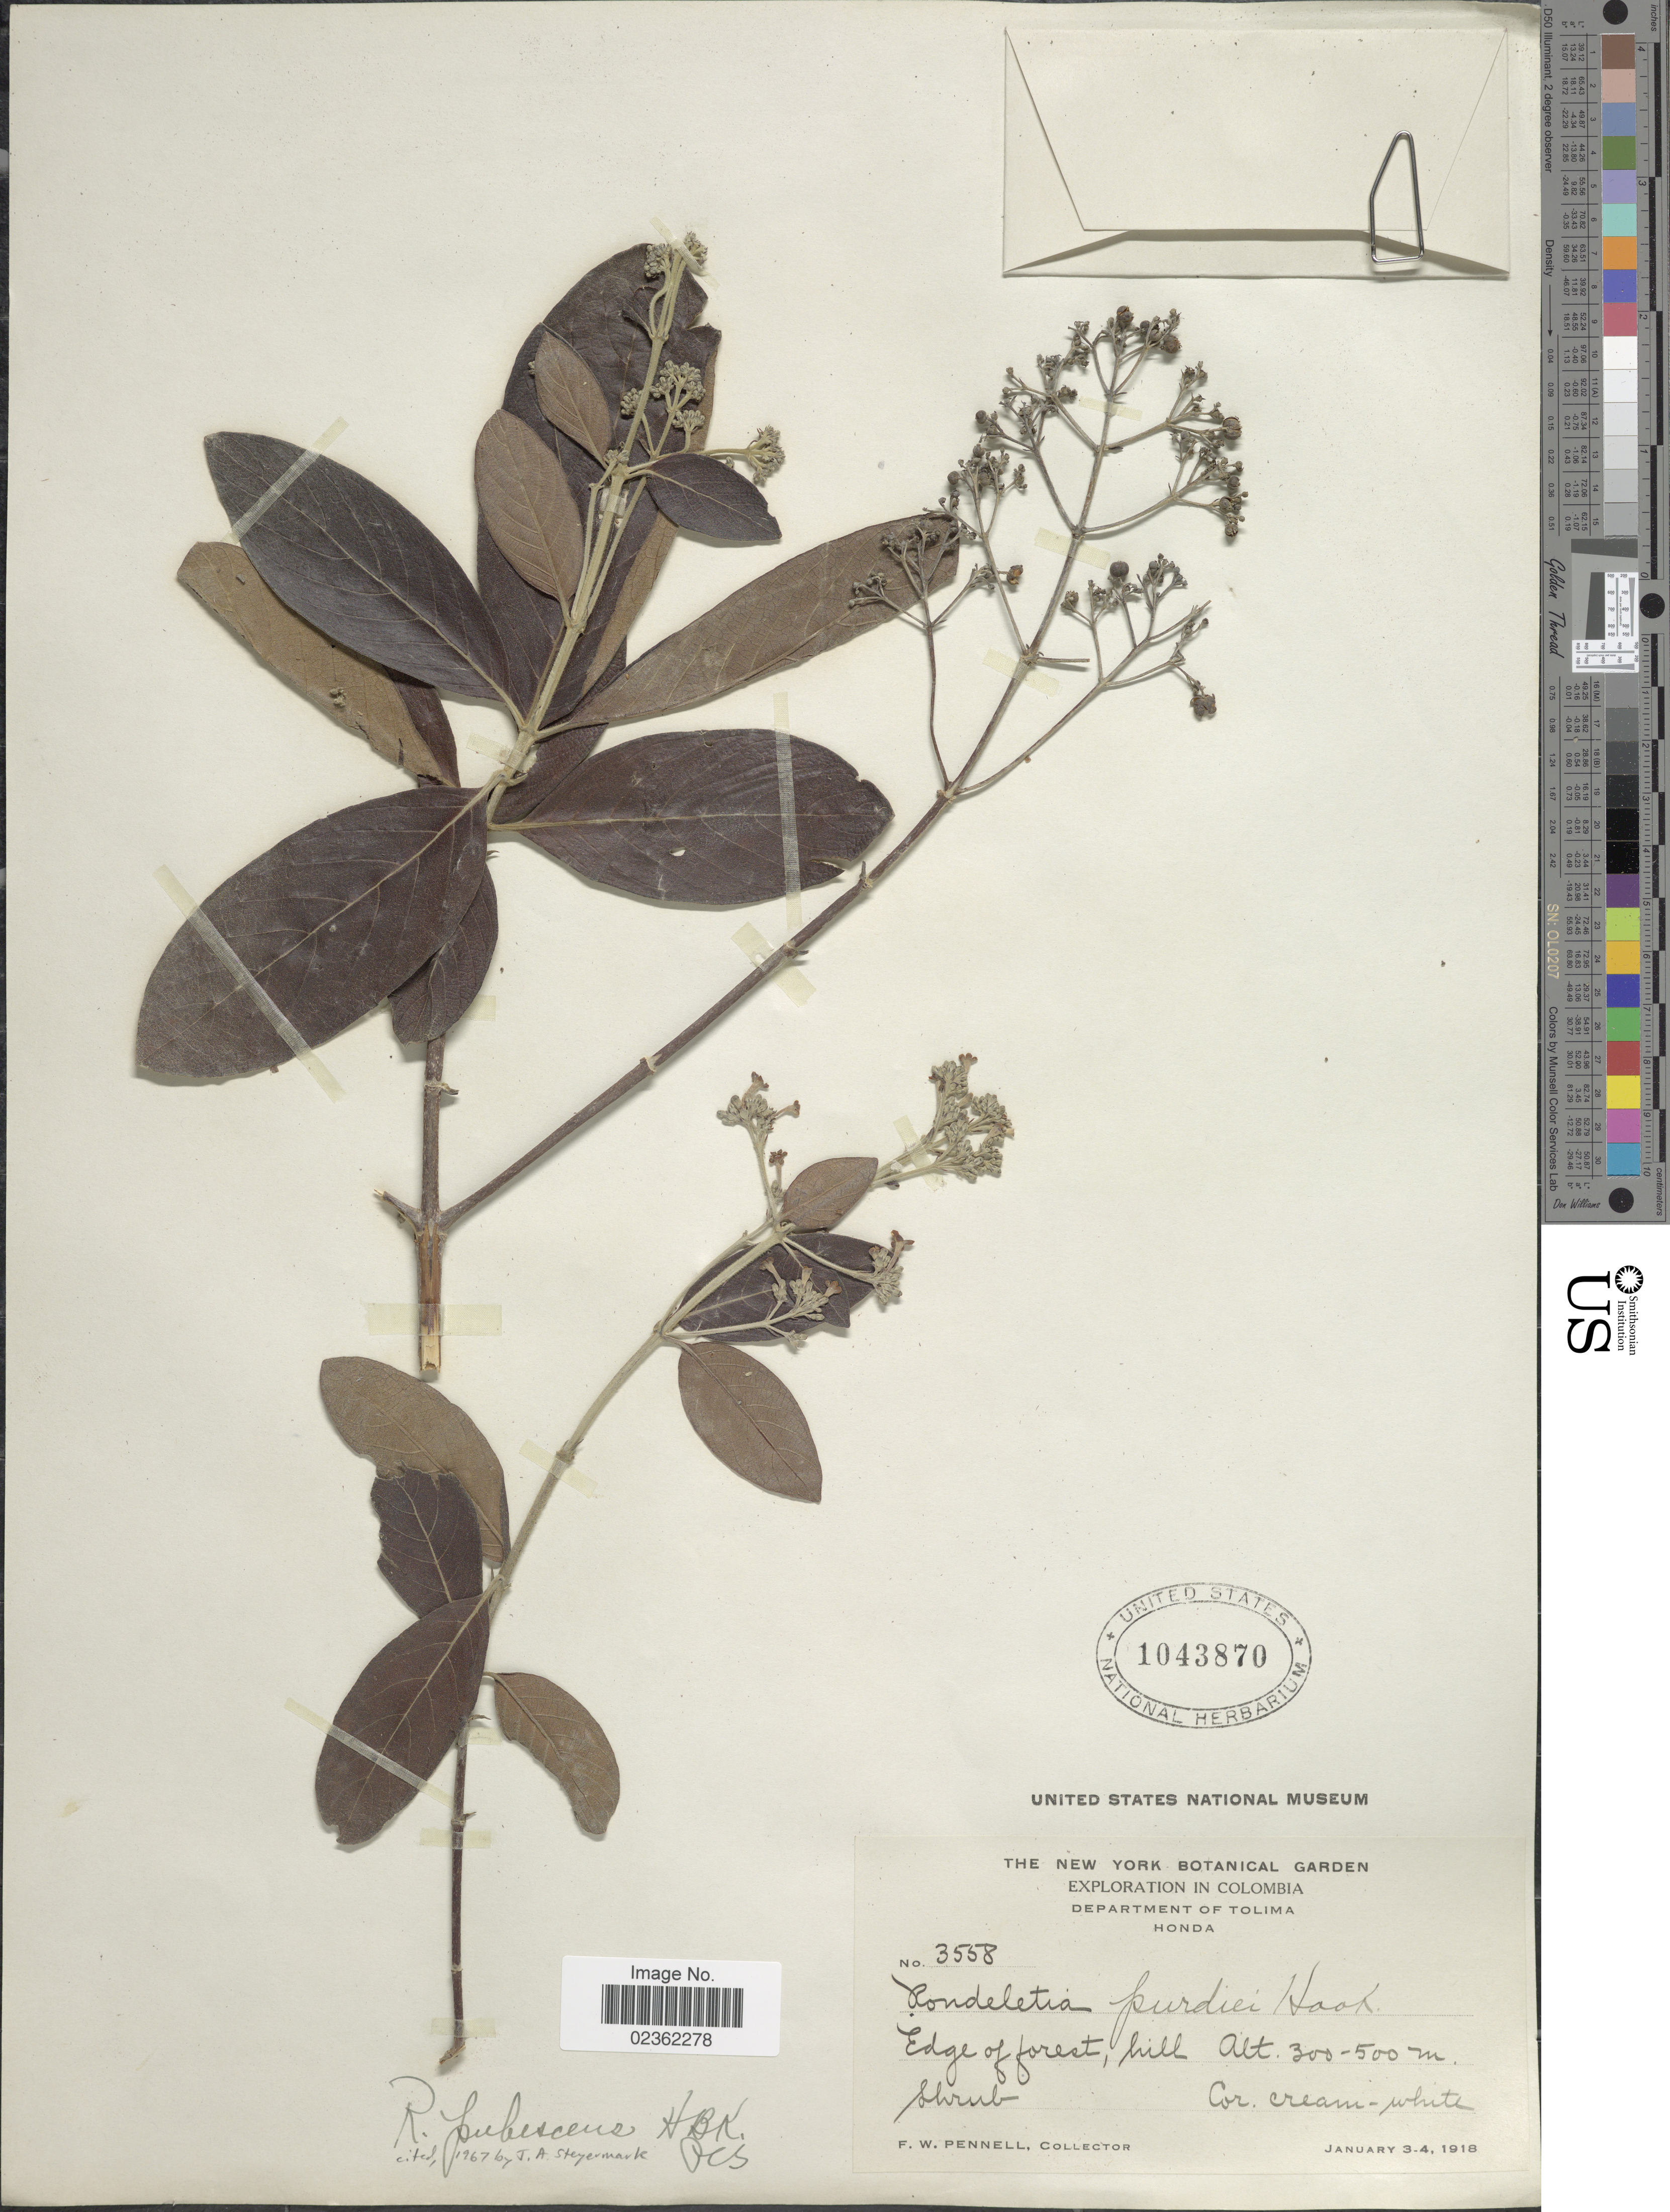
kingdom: Plantae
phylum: Tracheophyta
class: Magnoliopsida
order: Gentianales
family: Rubiaceae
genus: Rondeletia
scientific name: Rondeletia pubescens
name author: Kunth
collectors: F. W. Pennell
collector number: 3558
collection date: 1918-01-03/1918-01-04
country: Colombia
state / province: Tolima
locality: Honda, edge of forest, hill.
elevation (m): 300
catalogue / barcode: US 1043870